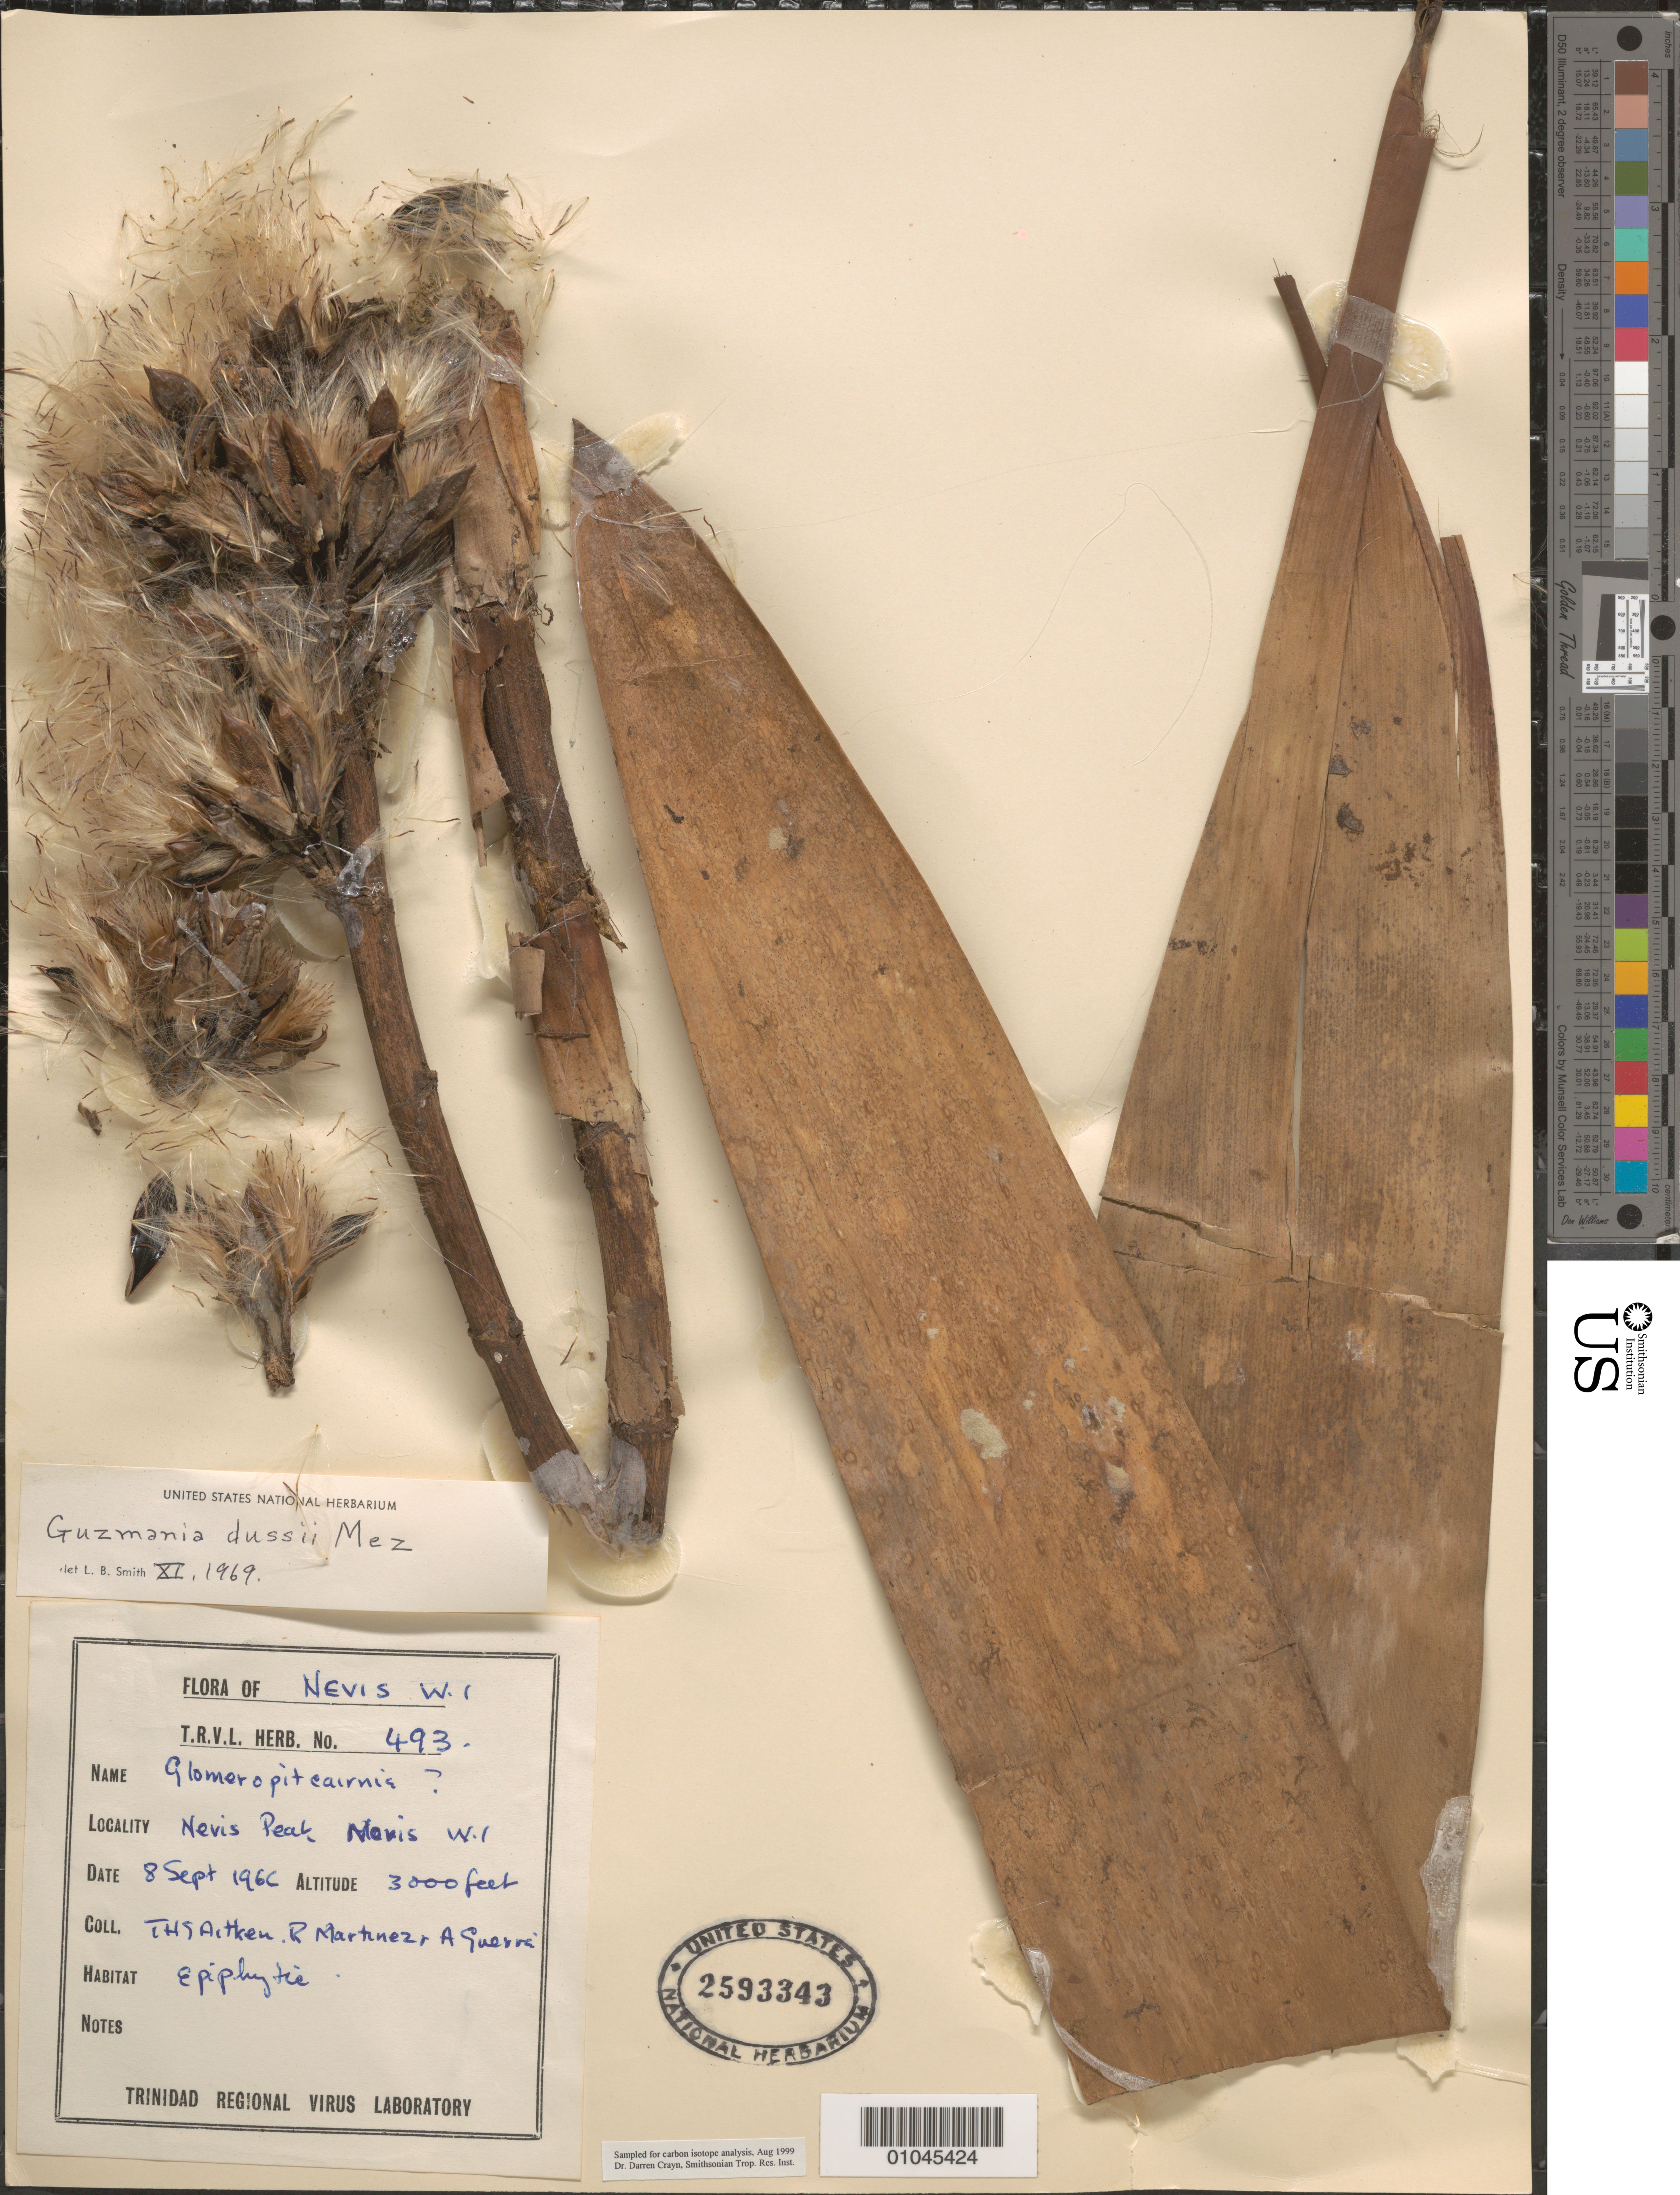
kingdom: Plantae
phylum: Tracheophyta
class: Liliopsida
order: Poales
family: Bromeliaceae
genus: Guzmania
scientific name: Guzmania dussii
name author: Mez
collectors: T. Aitken, C. Martínez R. & S. Guerra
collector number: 493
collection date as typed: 08 Sep 1966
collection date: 1966-09-08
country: St. Christopher-Nevis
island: Nevis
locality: Nevis Peak, Nevis W.I.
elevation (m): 914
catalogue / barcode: US 2593343